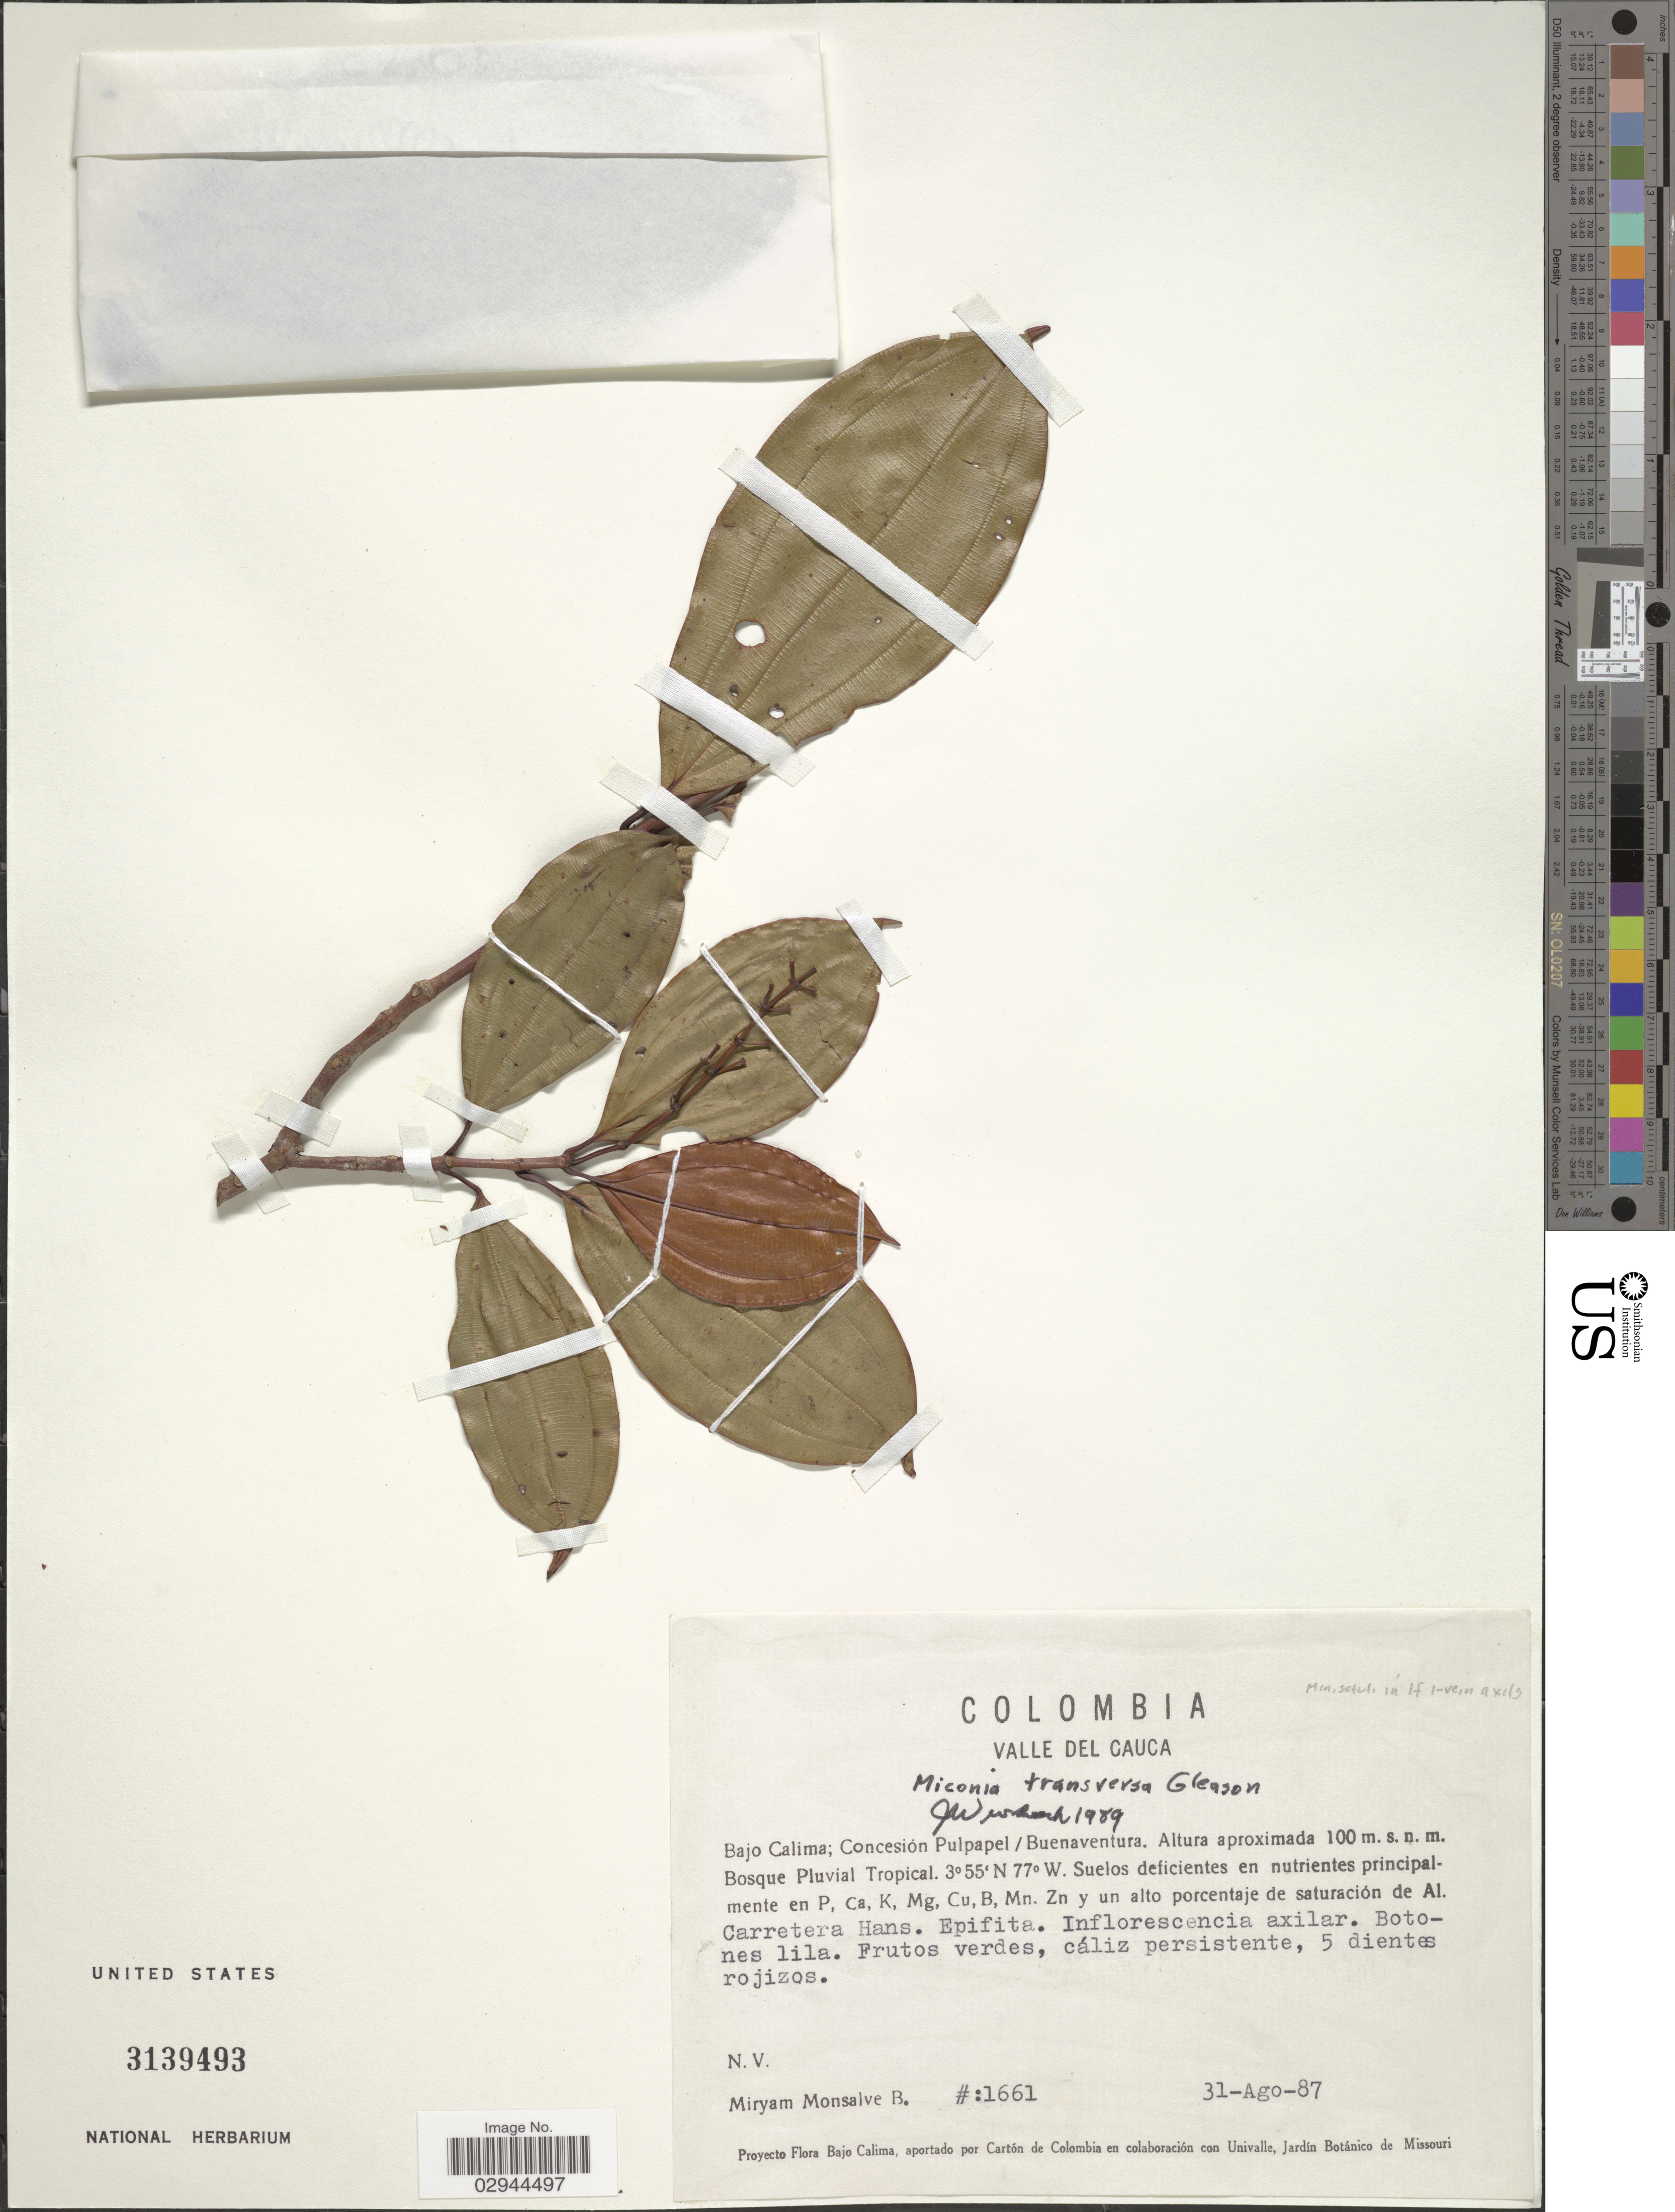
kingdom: Plantae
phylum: Tracheophyta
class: Magnoliopsida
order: Myrtales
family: Melastomataceae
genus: Miconia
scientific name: Miconia transversa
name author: Gleason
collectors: M. Monsalve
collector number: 1661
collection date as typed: Transcribed d/m/y: 31/8/87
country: Colombia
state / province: Valle del Cauca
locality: Bajo Calima; Concesión Pulpapel/ Buenaventura. Carretera Hans. Epifita.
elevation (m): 100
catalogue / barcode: US 3139493